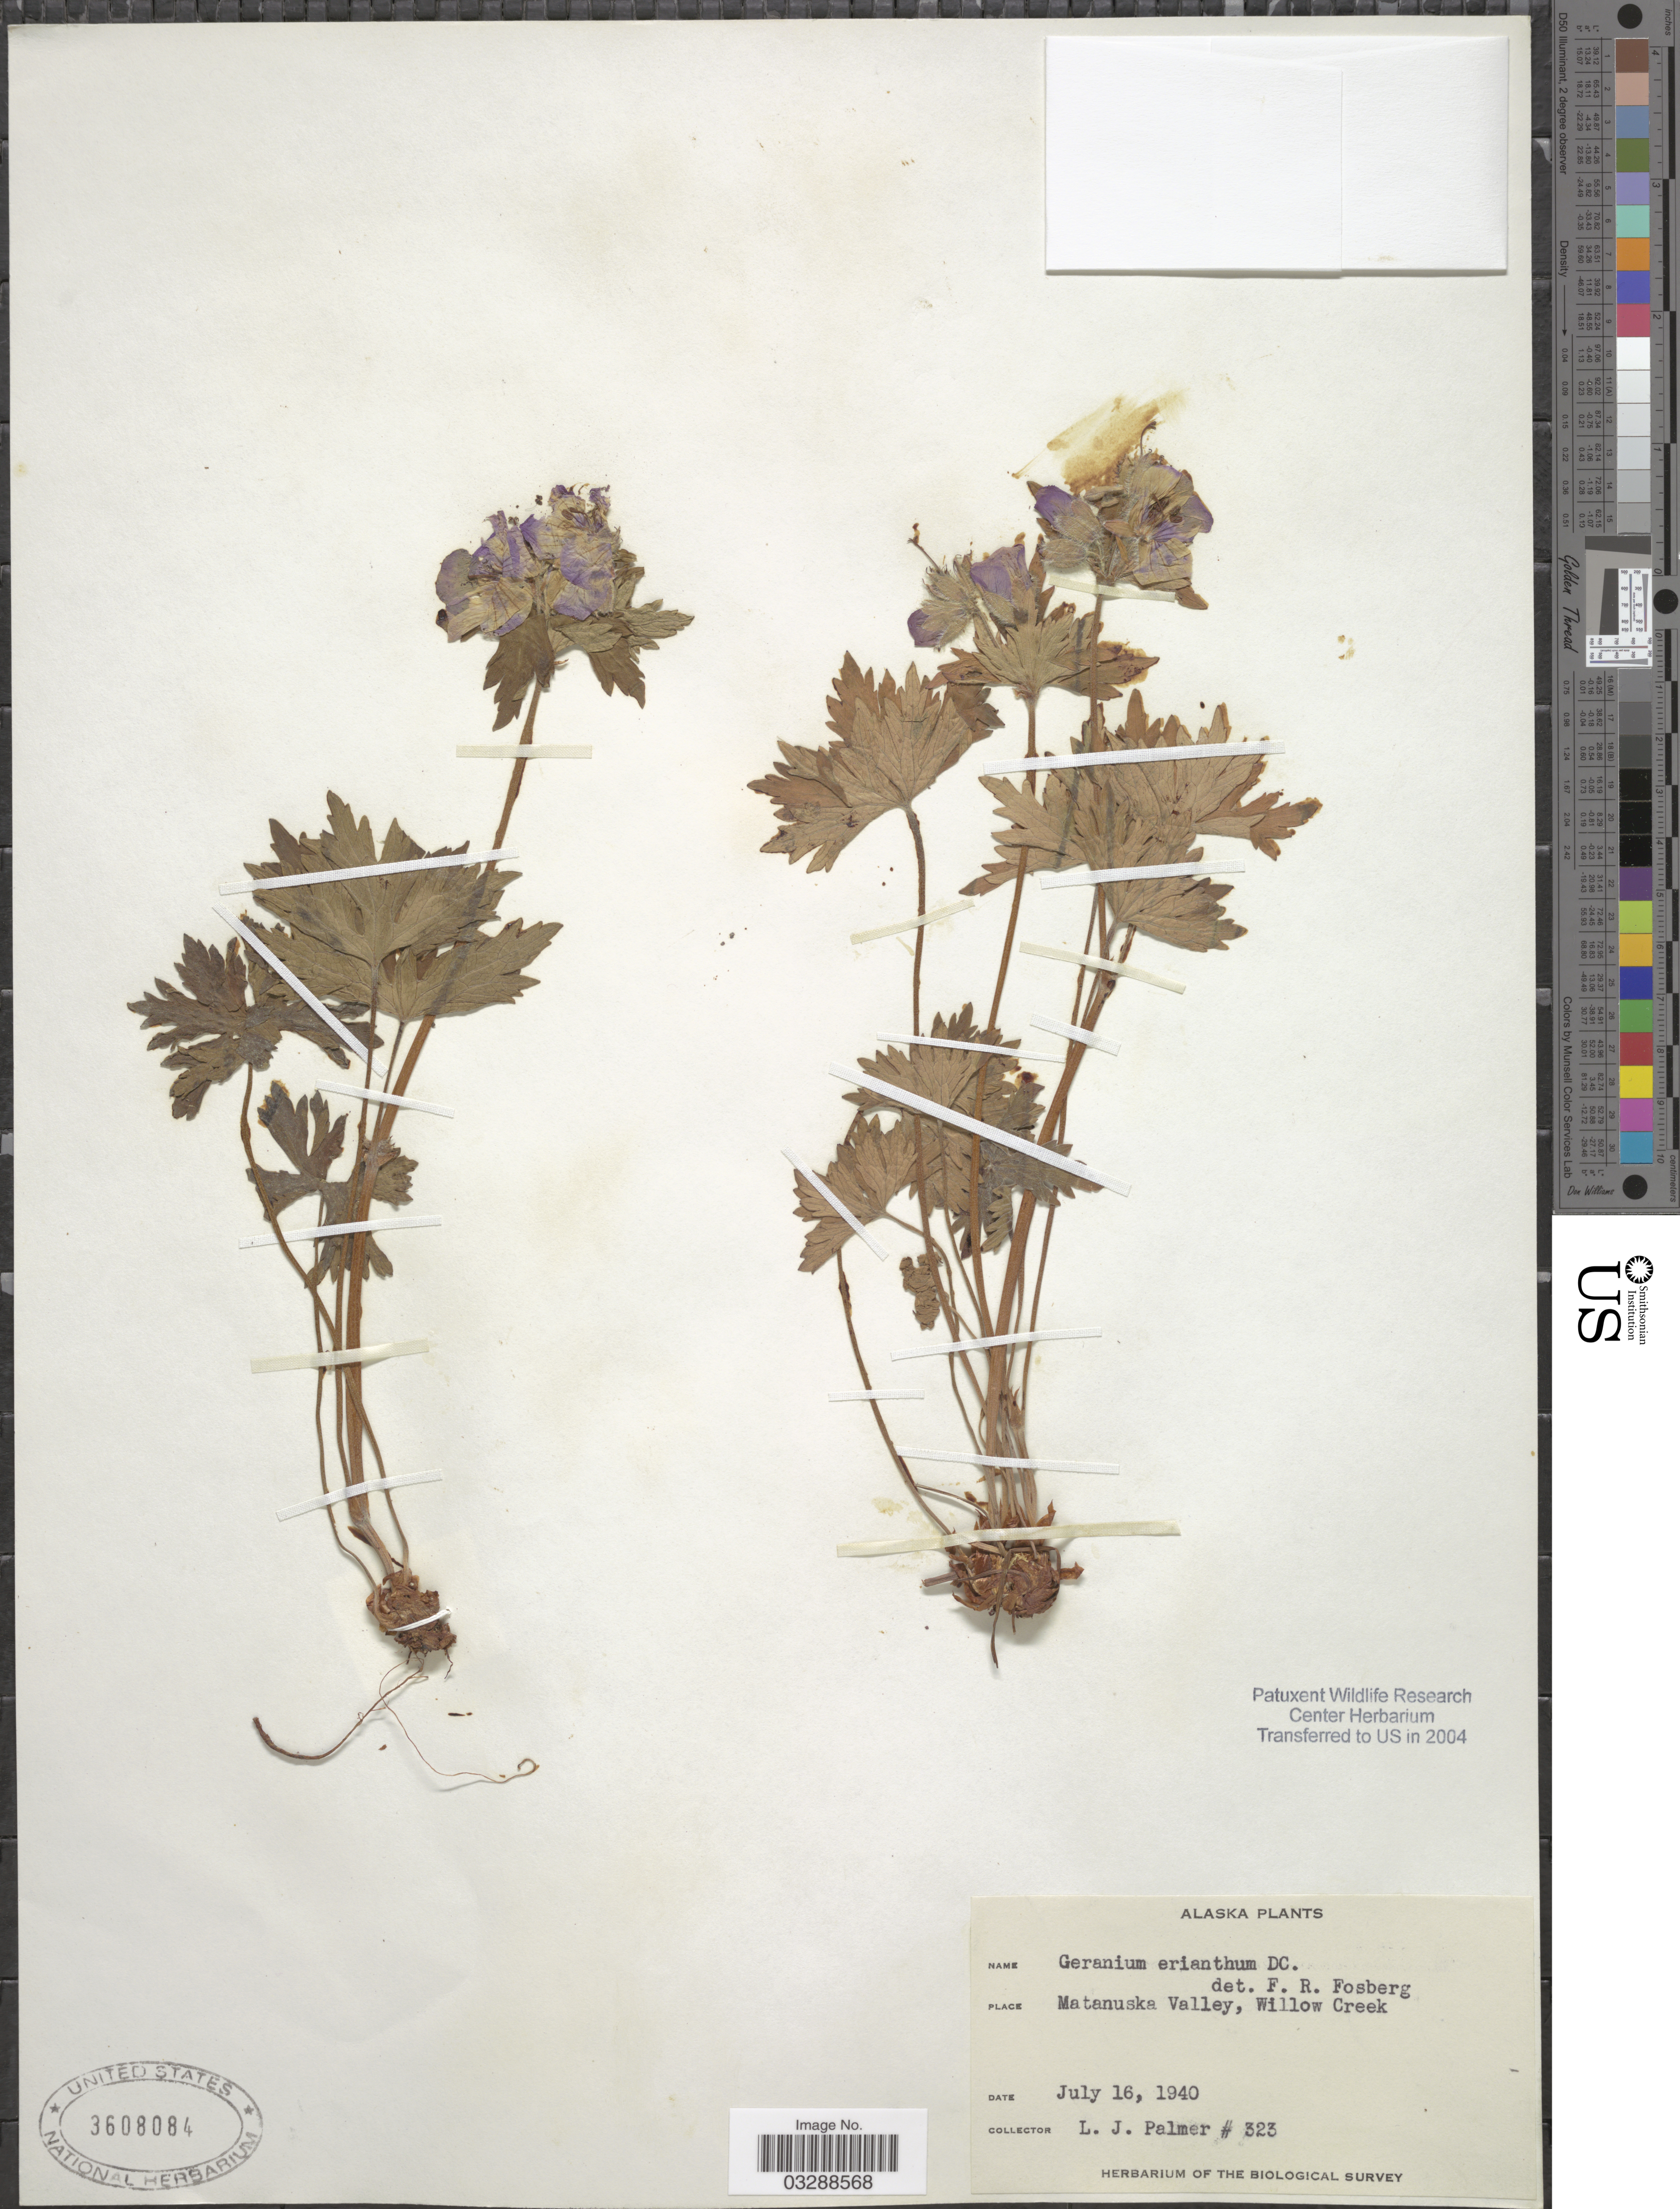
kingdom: Plantae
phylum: Tracheophyta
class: Magnoliopsida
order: Geraniales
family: Geraniaceae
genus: Geranium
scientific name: Geranium erianthum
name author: DC.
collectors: L. J. Palmer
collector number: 323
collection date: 1940-07-16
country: United States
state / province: Alaska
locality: Matanuska Valley, Willow Creek.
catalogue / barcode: US 3608084